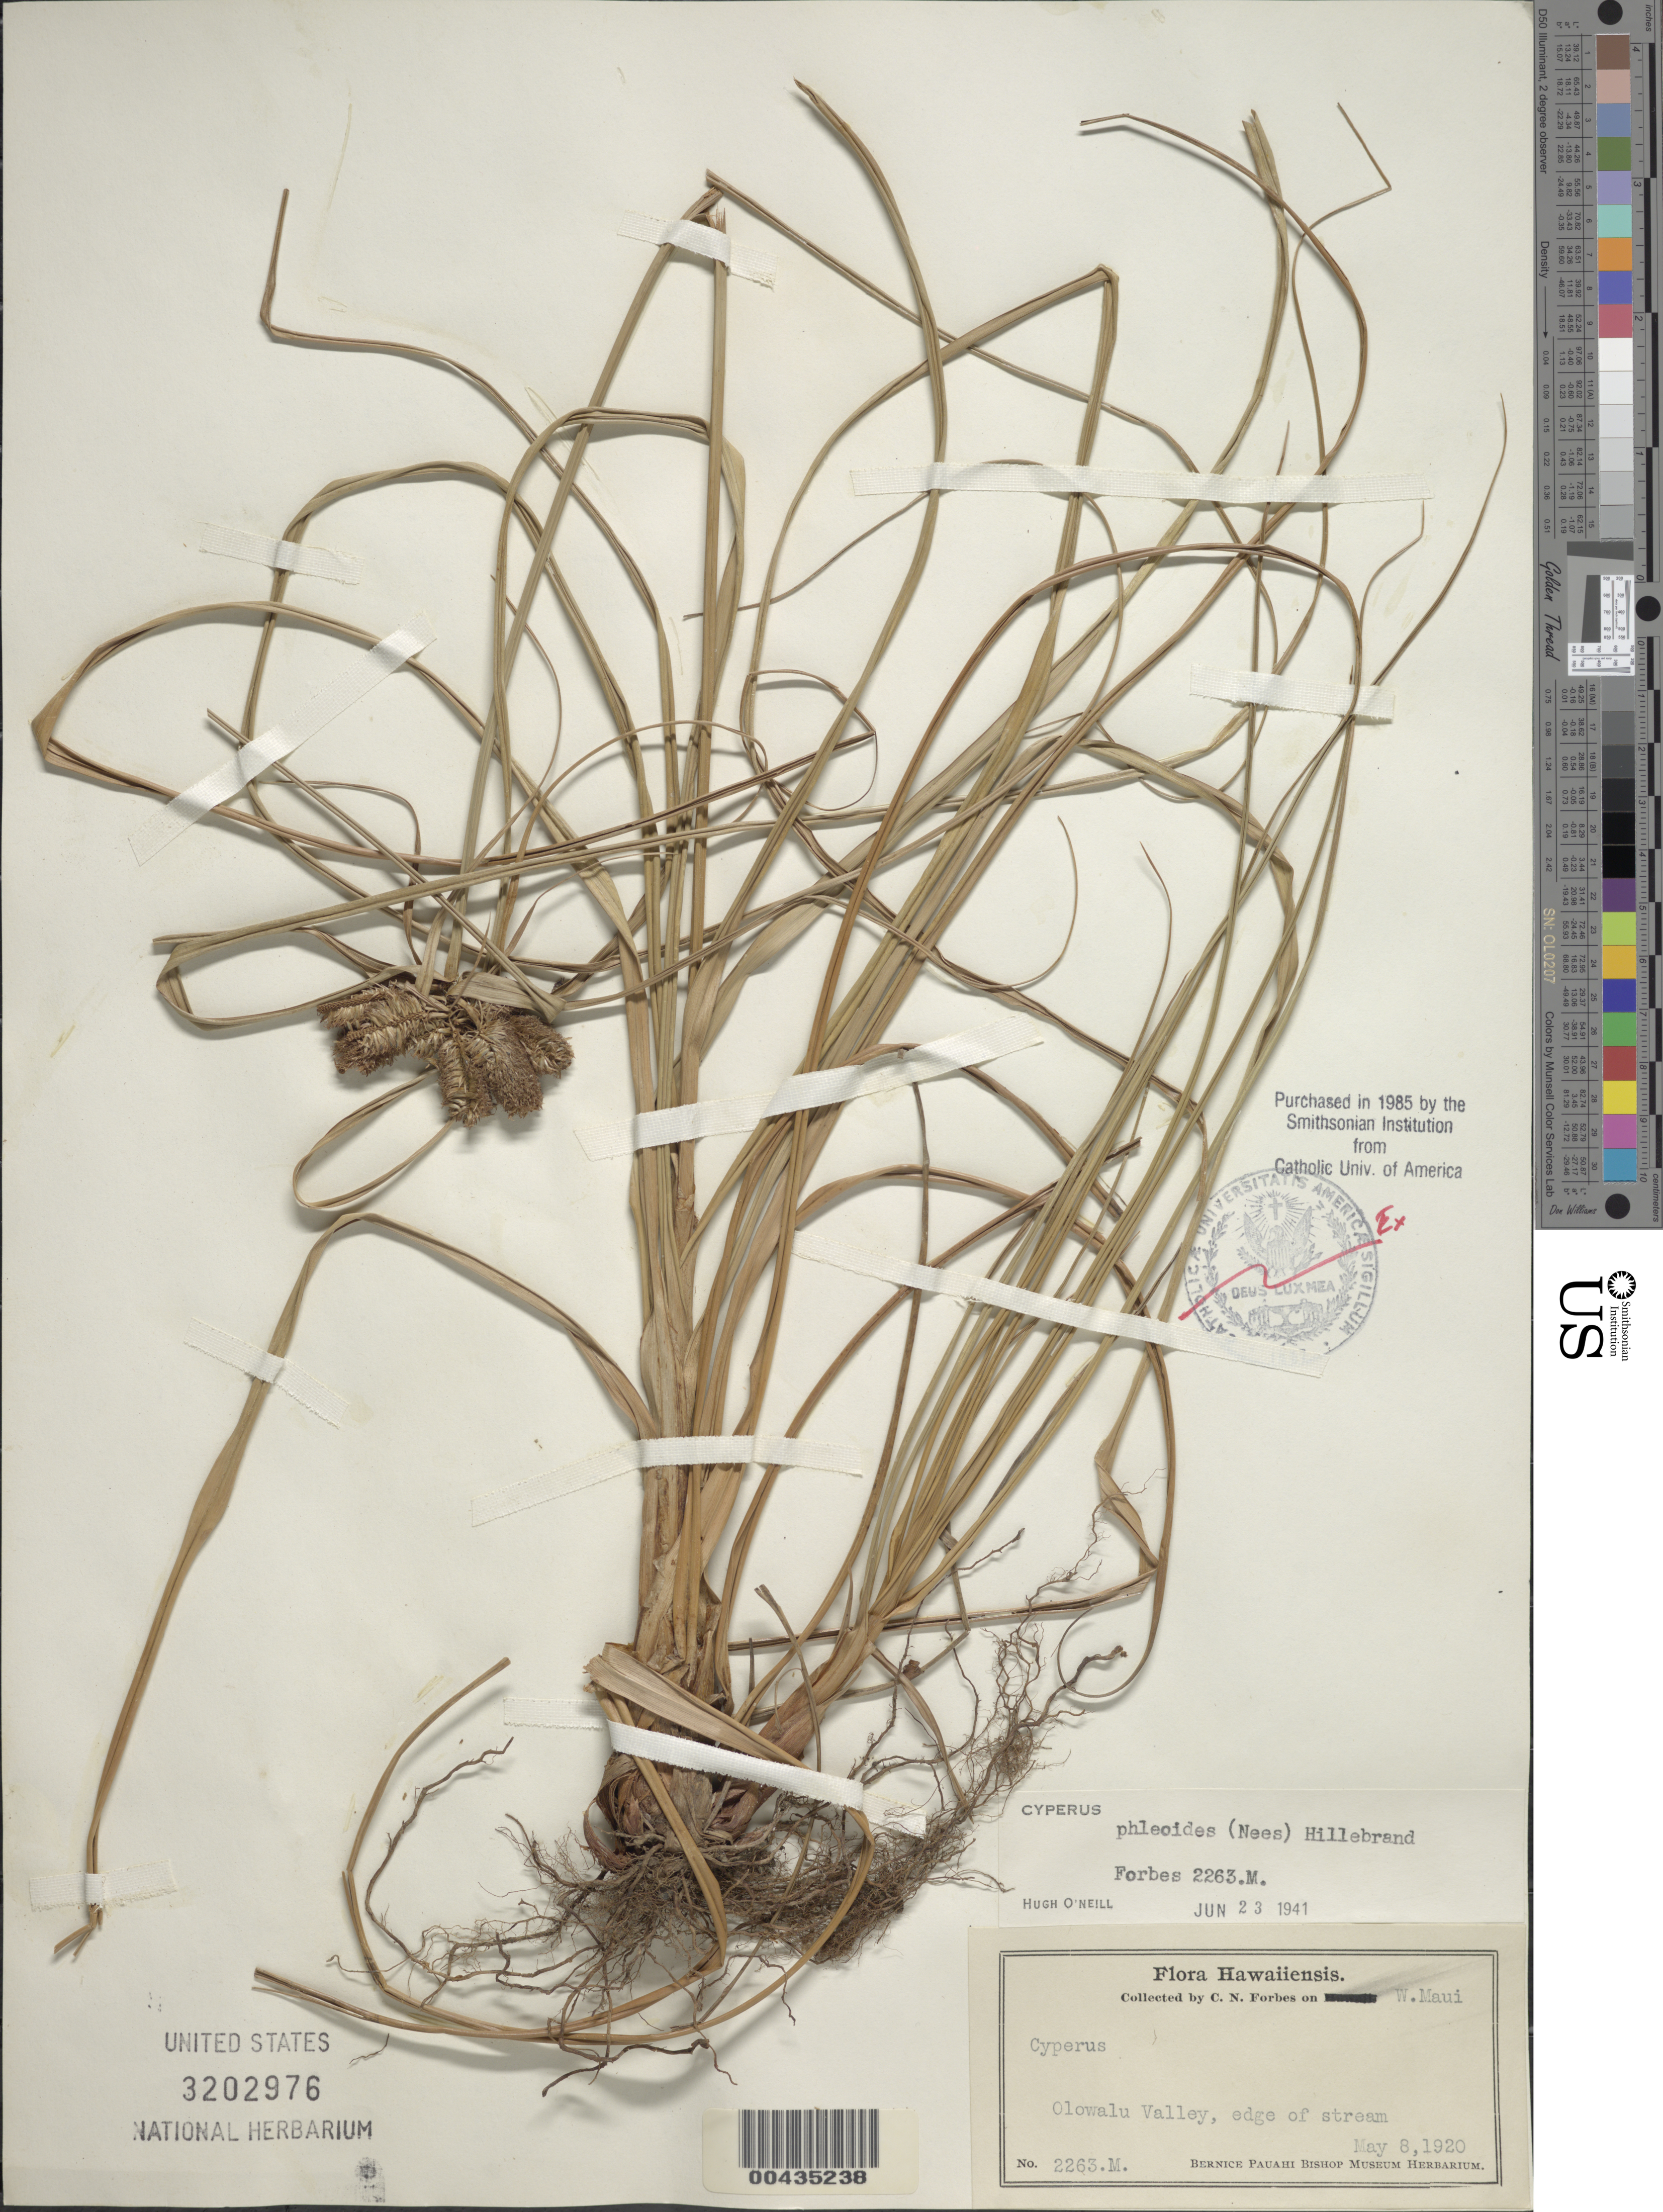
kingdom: Plantae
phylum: Tracheophyta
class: Liliopsida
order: Poales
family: Cyperaceae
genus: Cyperus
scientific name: Cyperus phleoides var. phleoides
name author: (Nees ex Kunth) Hillebr.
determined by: Strong, Mark T., (BOT), Smithsonian Institution - National Museum of Natural History (UNITED STATES)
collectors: C. N. Forbes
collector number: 2263.M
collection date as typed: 8 May 1920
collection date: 1920-05-08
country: United States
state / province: Hawaii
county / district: Maui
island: Maui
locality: Olowalu Valley, edge of stream, West Maui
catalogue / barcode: US 3202976